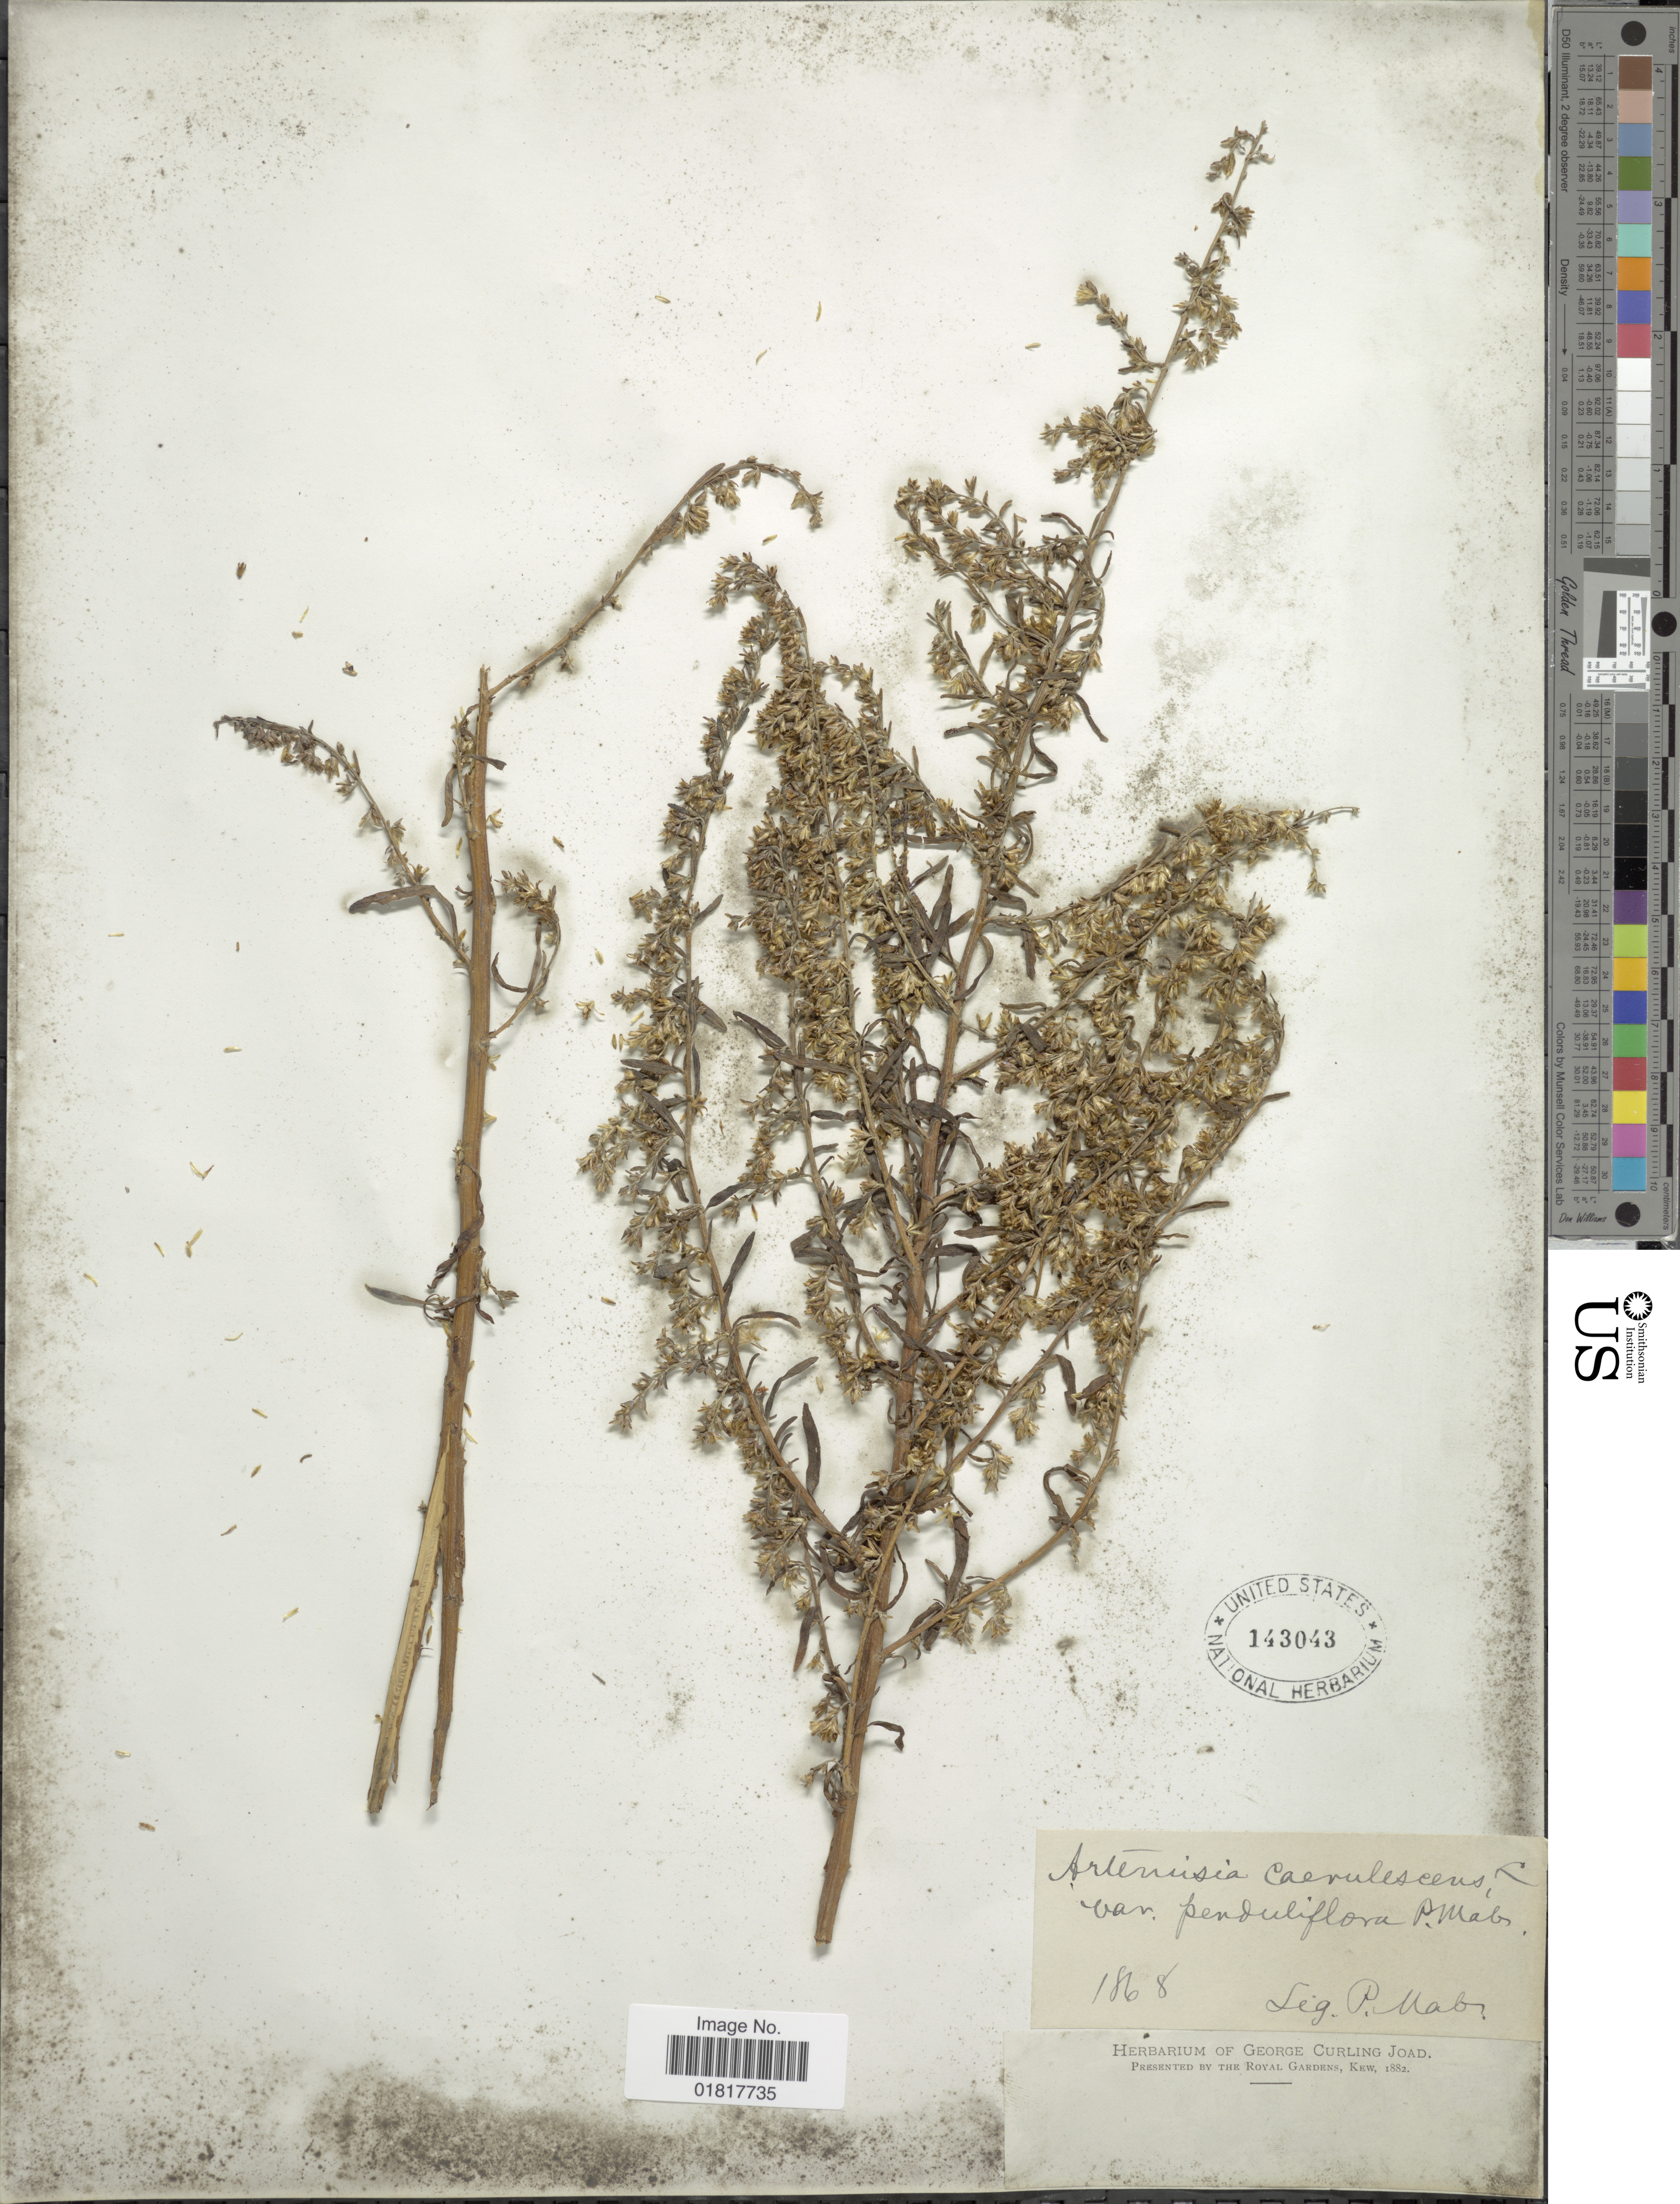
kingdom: Plantae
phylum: Tracheophyta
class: Magnoliopsida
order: Asterales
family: Asteraceae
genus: Artemisia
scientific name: Artemisia caerulescens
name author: L.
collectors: P. Mab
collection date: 1868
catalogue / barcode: US 143043